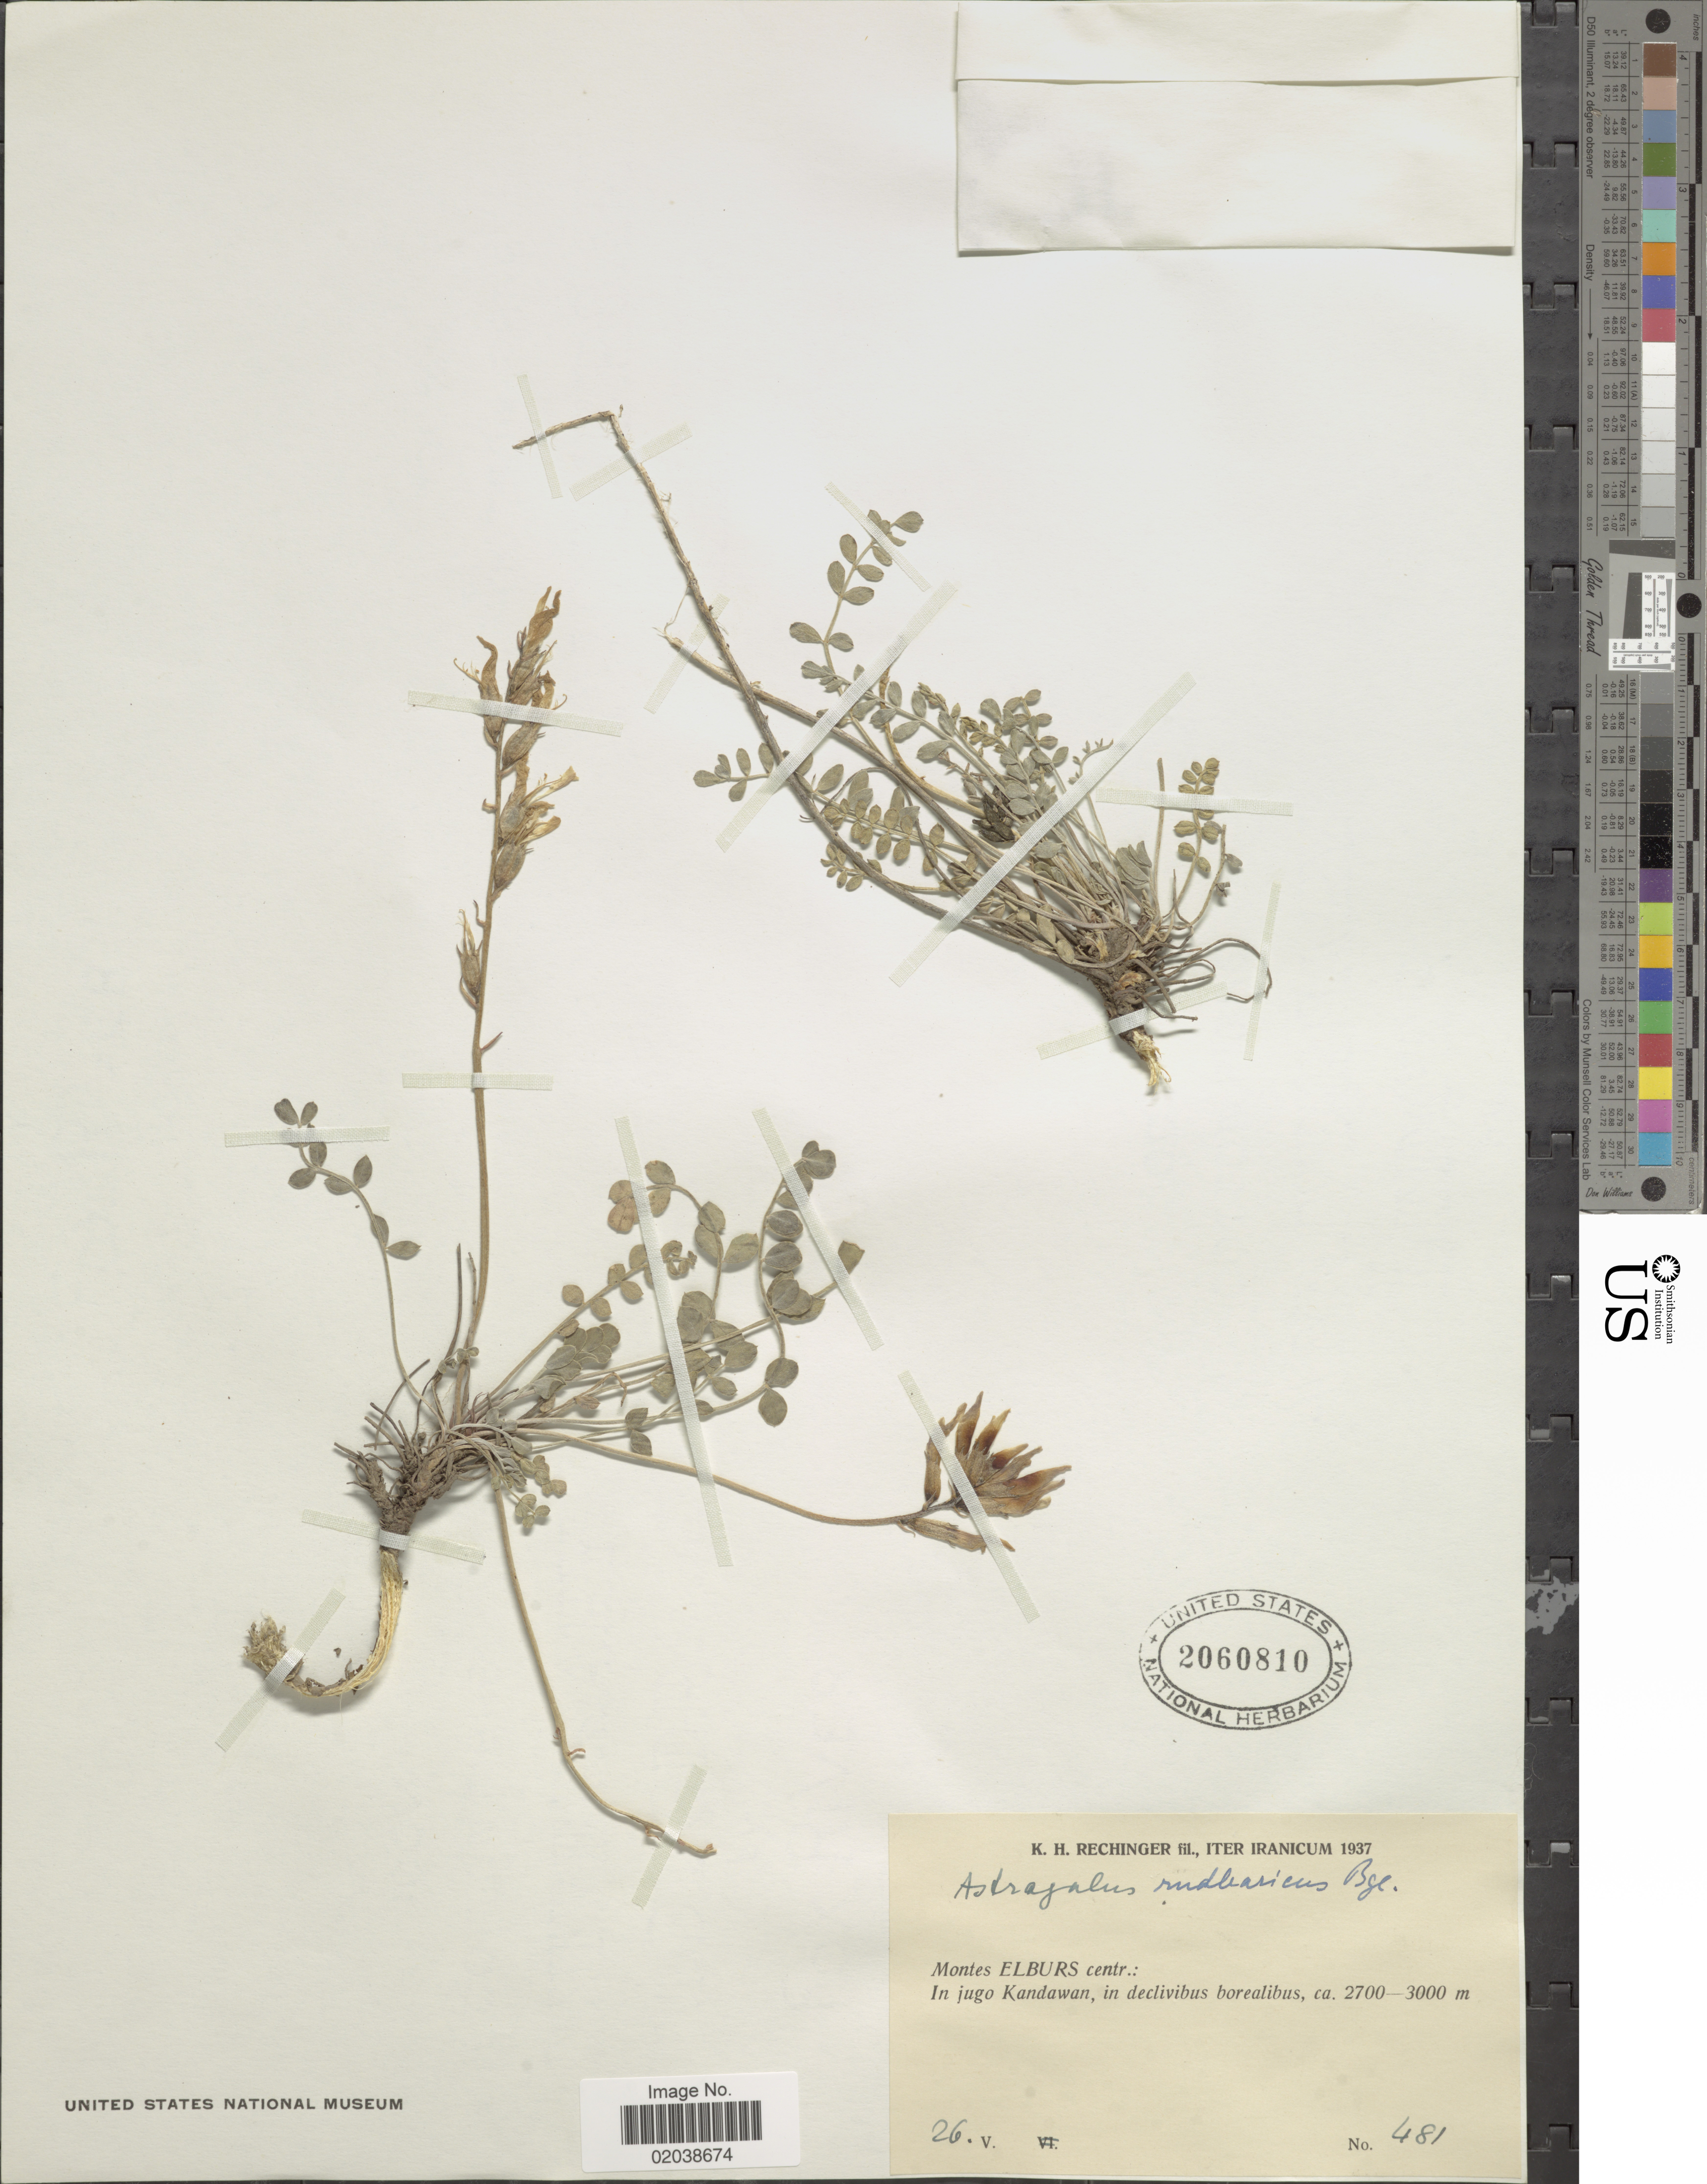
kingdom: Plantae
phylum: Tracheophyta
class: Magnoliopsida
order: Fabales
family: Fabaceae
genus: Astragalus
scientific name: Astragalus rudbaricus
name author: Bunge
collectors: K. H. Rechinger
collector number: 481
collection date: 1937-05-26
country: Iran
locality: Iranicum. Montes Elburs centr.: In jugo Kandawan, in declivibus borealibus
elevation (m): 2700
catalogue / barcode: US 2060810